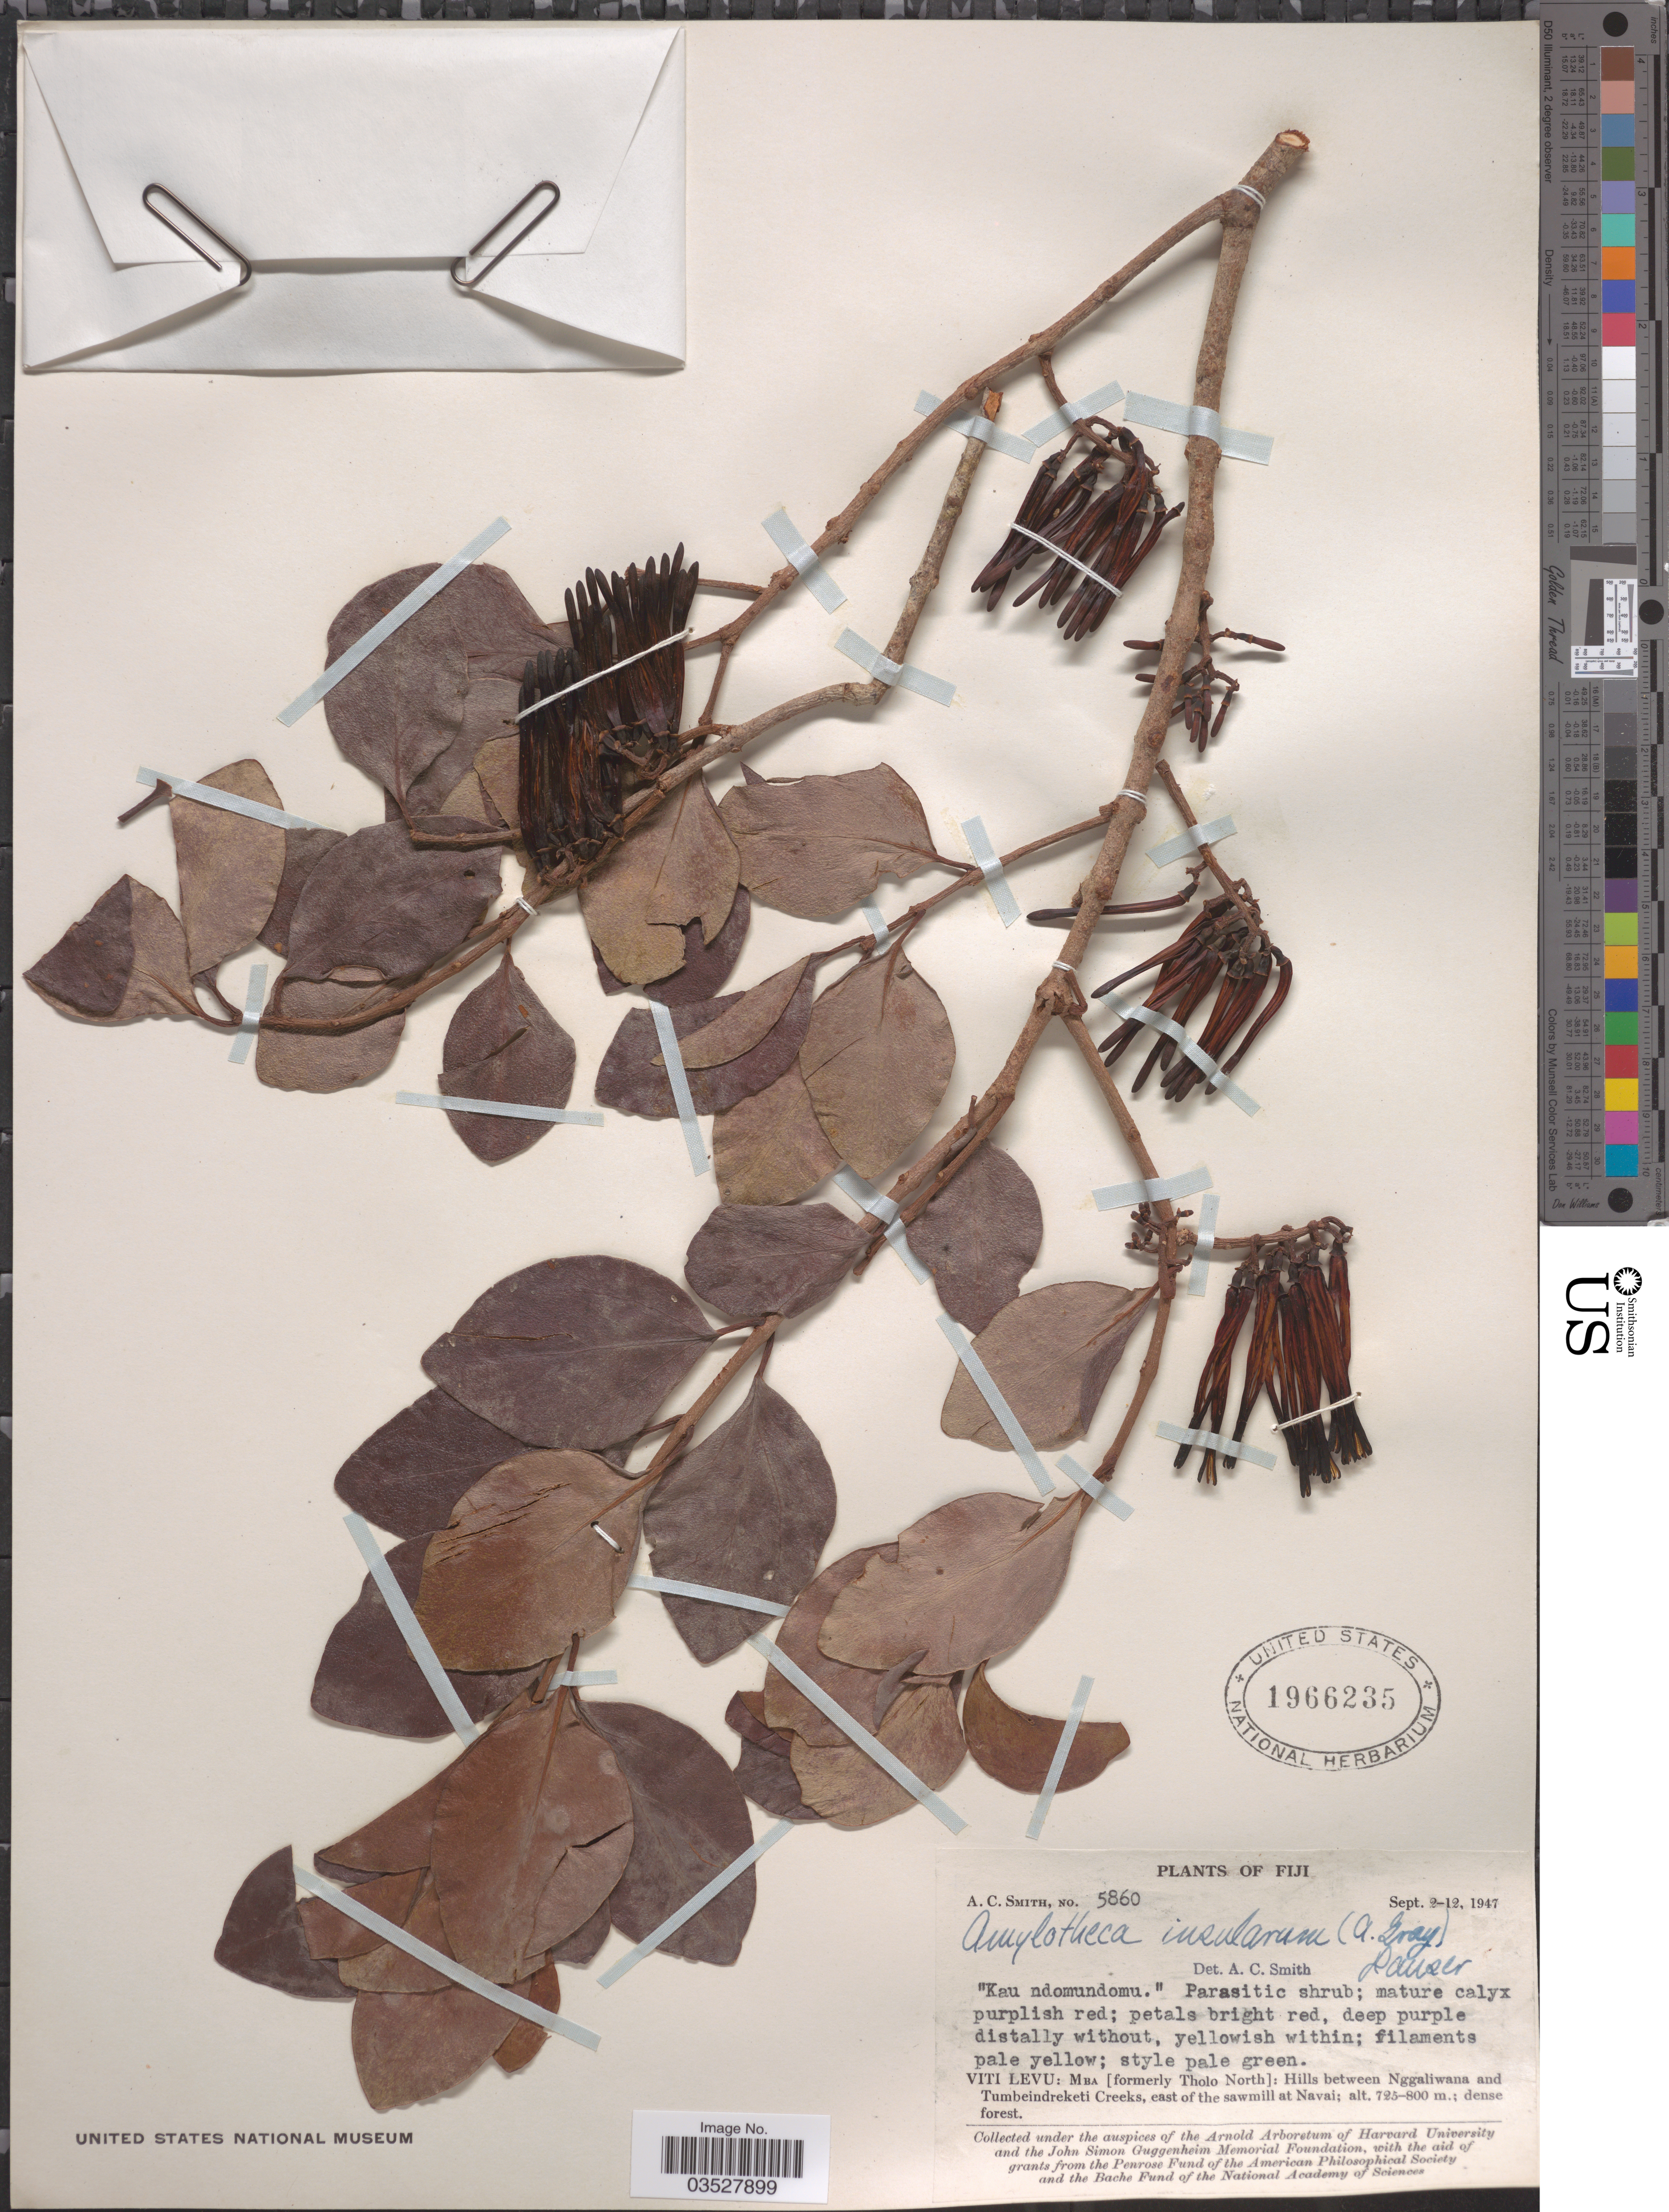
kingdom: Plantae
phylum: Tracheophyta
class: Magnoliopsida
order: Santalales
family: Loranthaceae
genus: Amylotheca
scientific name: Amylotheca insularum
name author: (A. Gray) Danser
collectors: A. C. Smith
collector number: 5860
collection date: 1947-09-02/1947-09-12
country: Fiji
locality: Viti Levu: Mba [formerly Tholo North]: Hills between Nggaliwana and Tumbeindreketi Creeks, east of the sawmill at Navai.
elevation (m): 725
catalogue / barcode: US 1966235